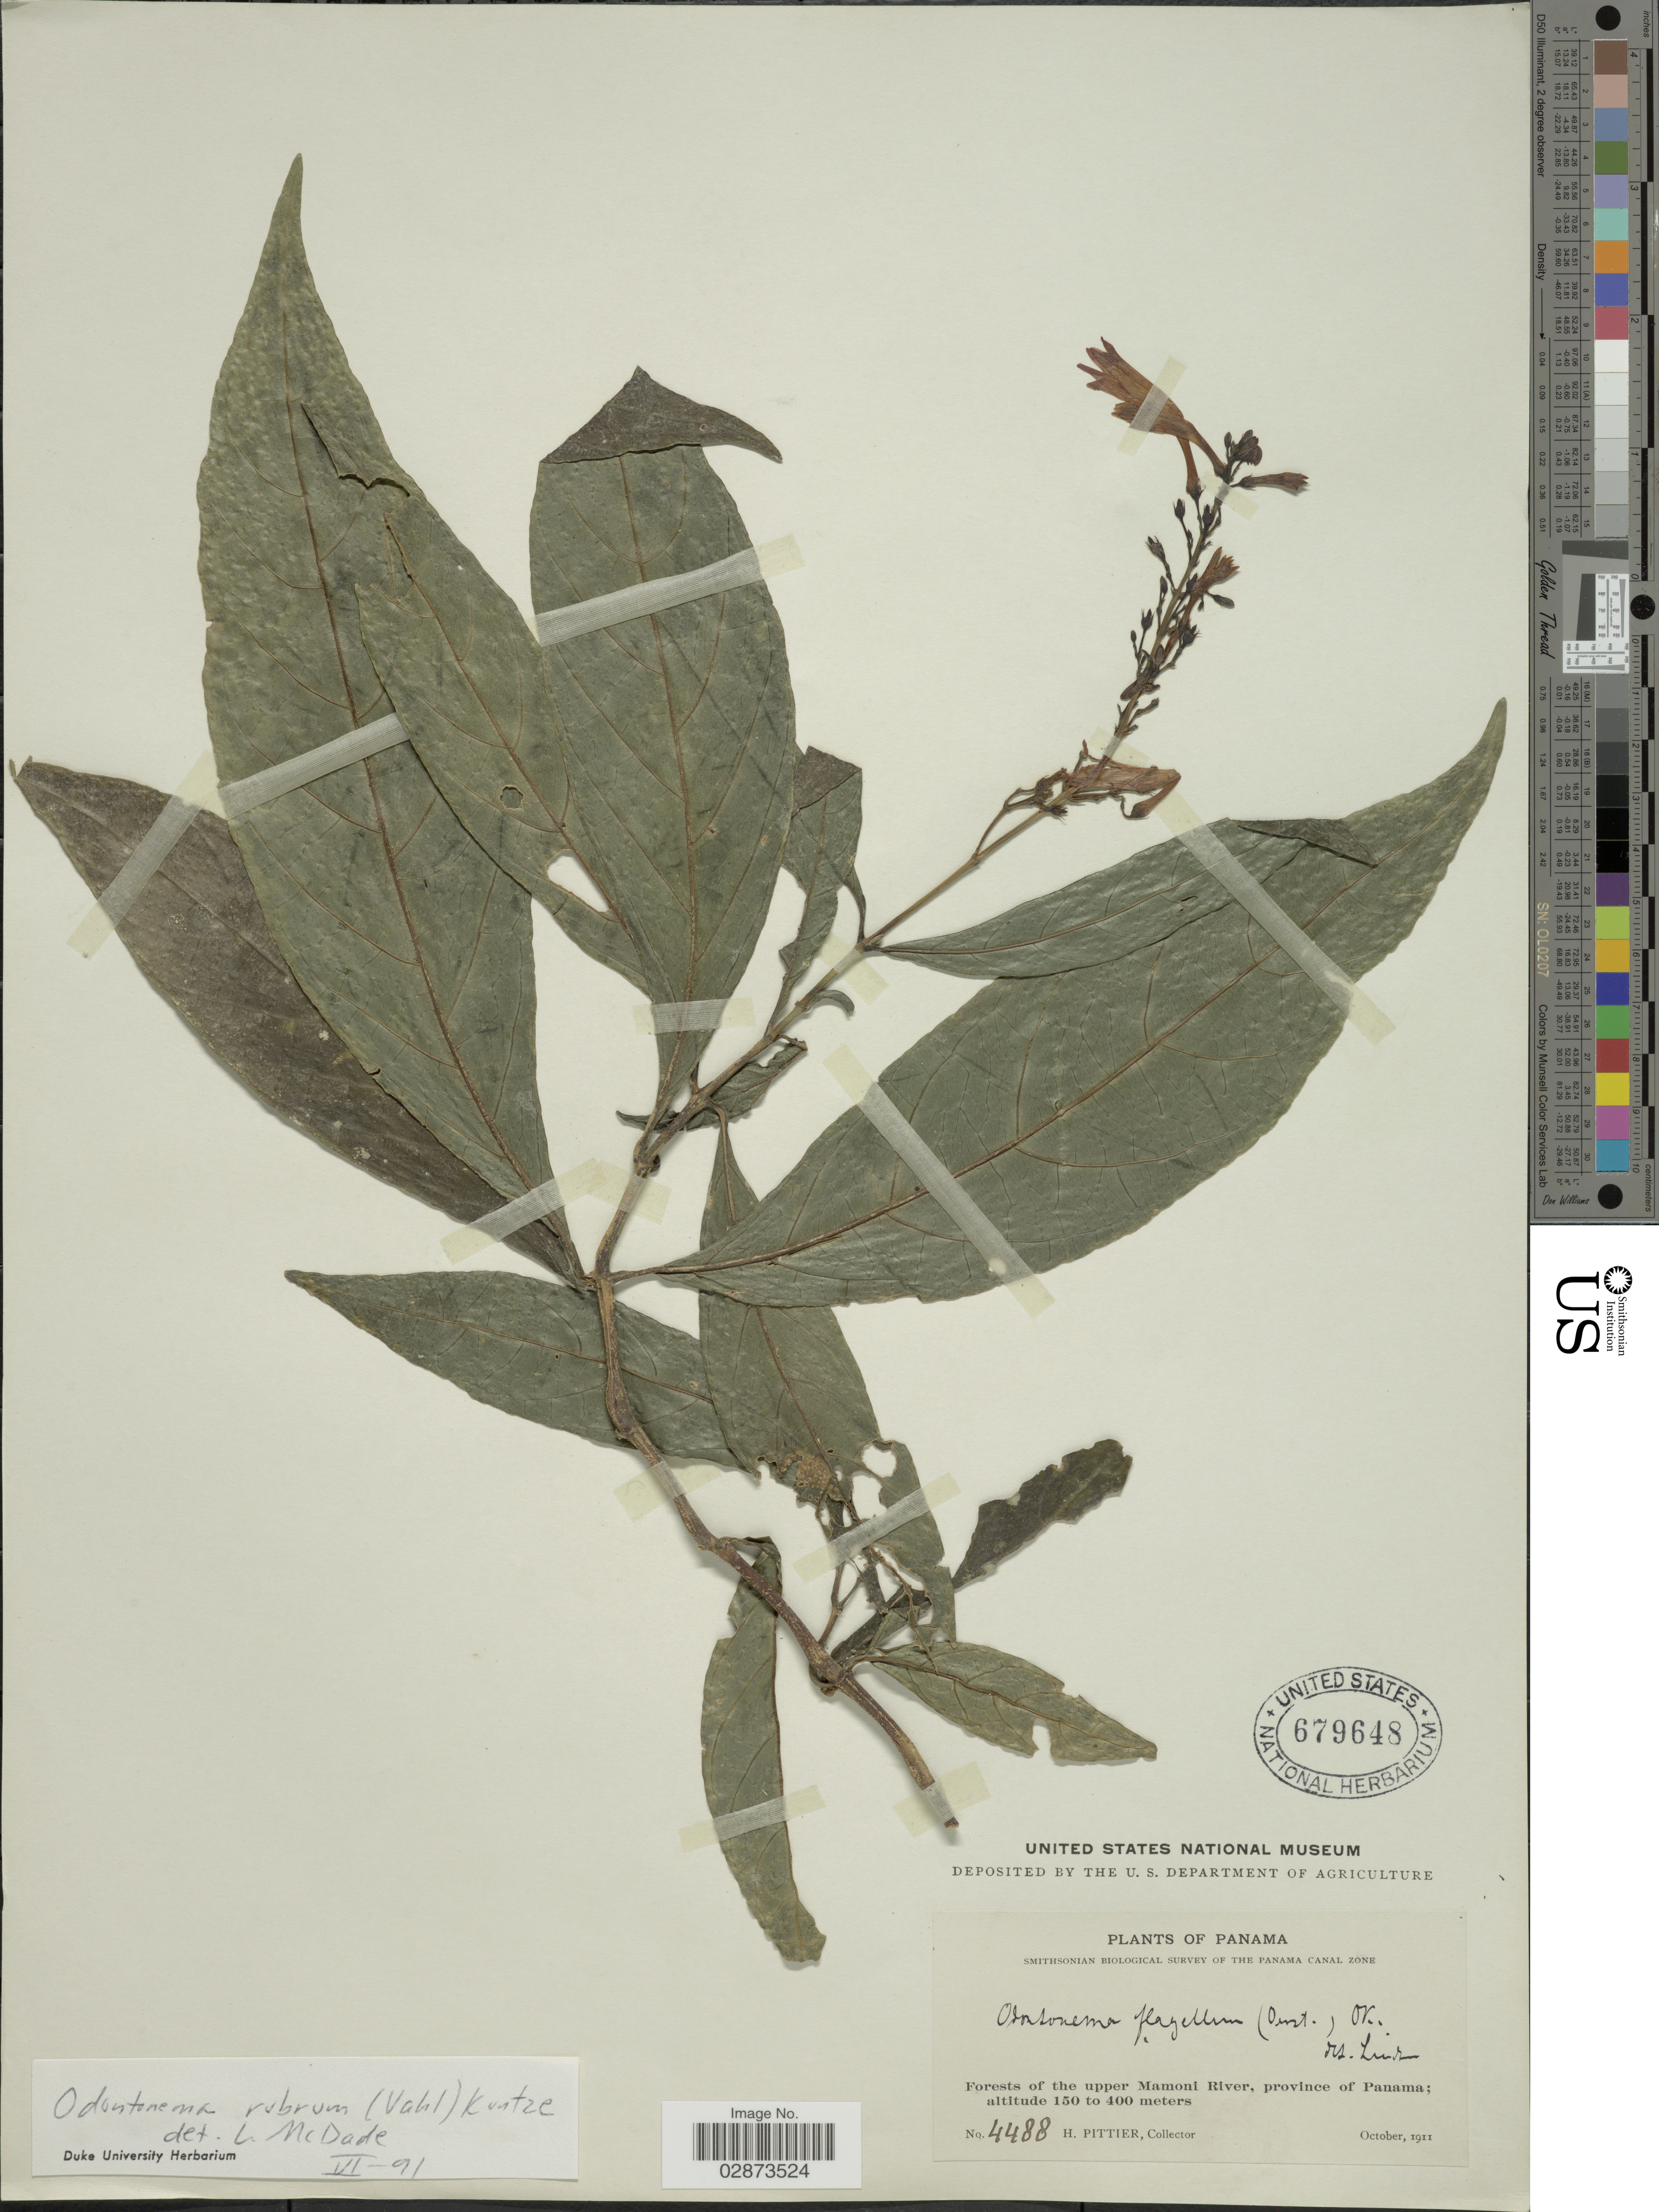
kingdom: Plantae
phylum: Tracheophyta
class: Magnoliopsida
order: Lamiales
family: Acanthaceae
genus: Odontonema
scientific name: Odontonema rubrum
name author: (Vahl) Kuntze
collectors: H. F. Pittier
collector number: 4488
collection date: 1911-10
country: Panama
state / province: Panamá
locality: Forests of the upper Mamoni River, province of Panama.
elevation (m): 150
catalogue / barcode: US 679648